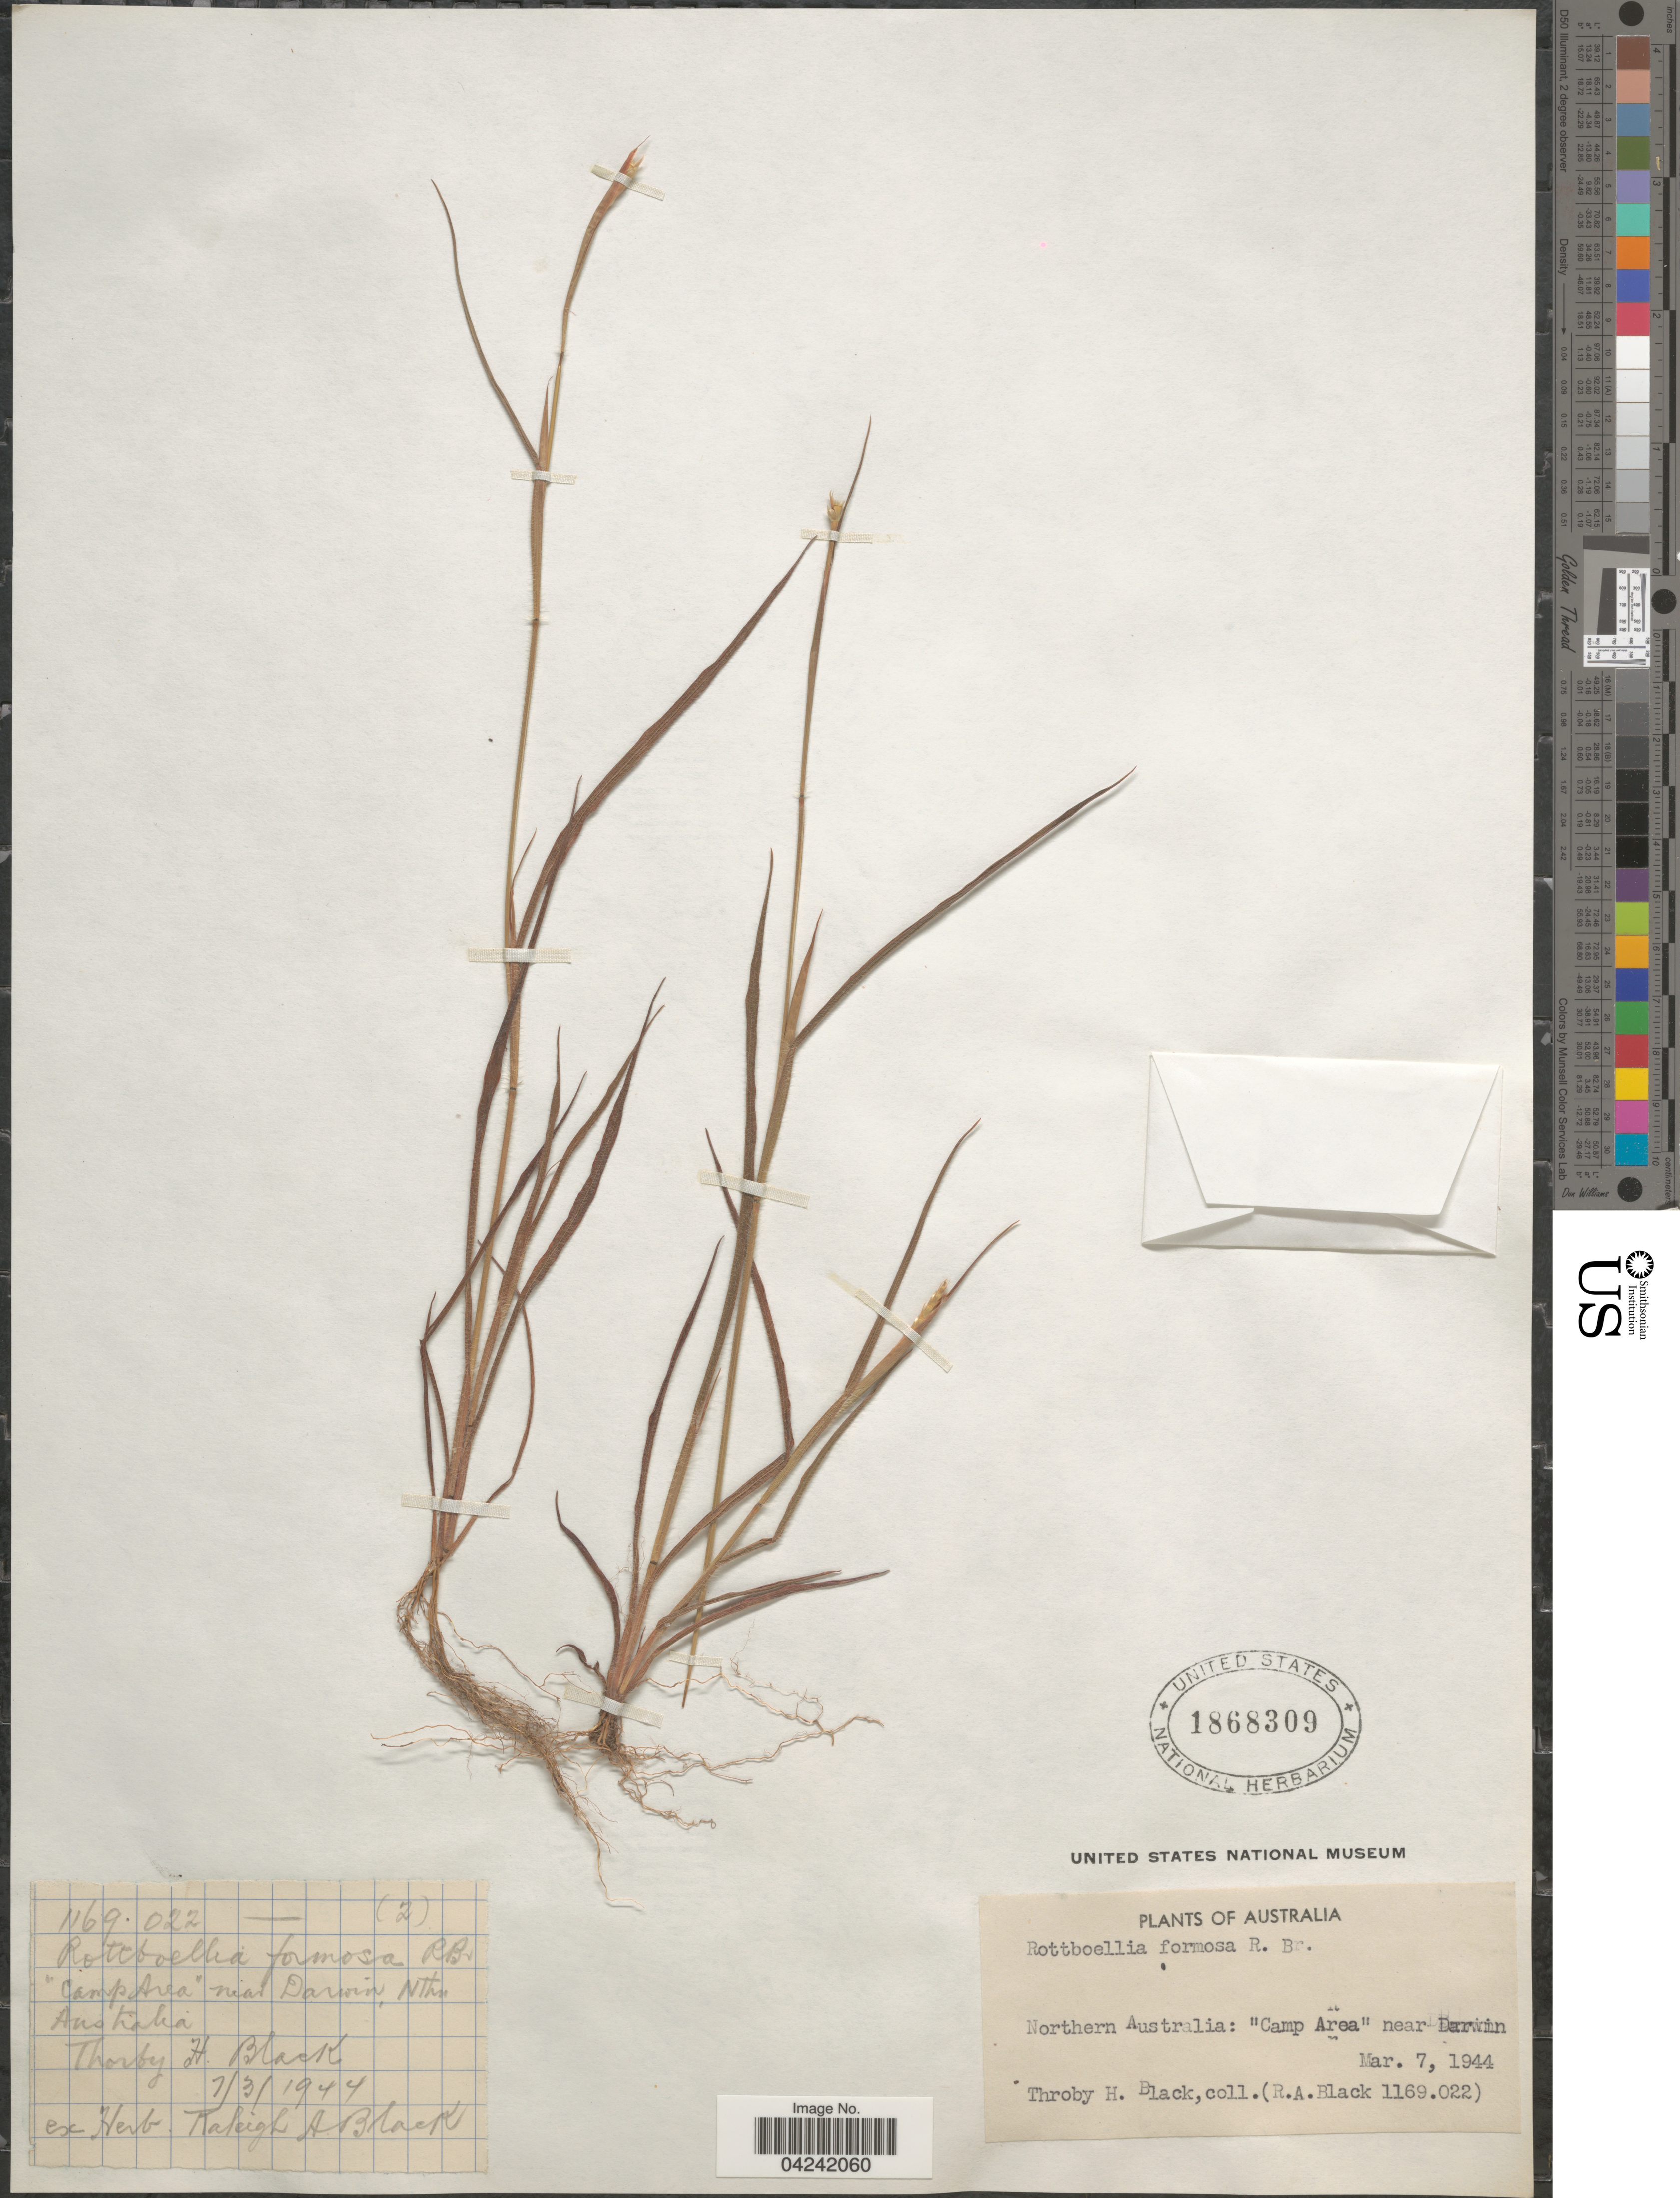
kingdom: Plantae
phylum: Tracheophyta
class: Liliopsida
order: Poales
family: Poaceae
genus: Mnesithea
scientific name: Mnesithea formosa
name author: (R. Br.) de Koning & Sosef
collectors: T. Black & R. A. Black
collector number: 1169.022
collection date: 1944-03-07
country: Australia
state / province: Northern Territory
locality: Northern Australia: "Camp Area" near Darwin.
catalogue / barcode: US 1868309